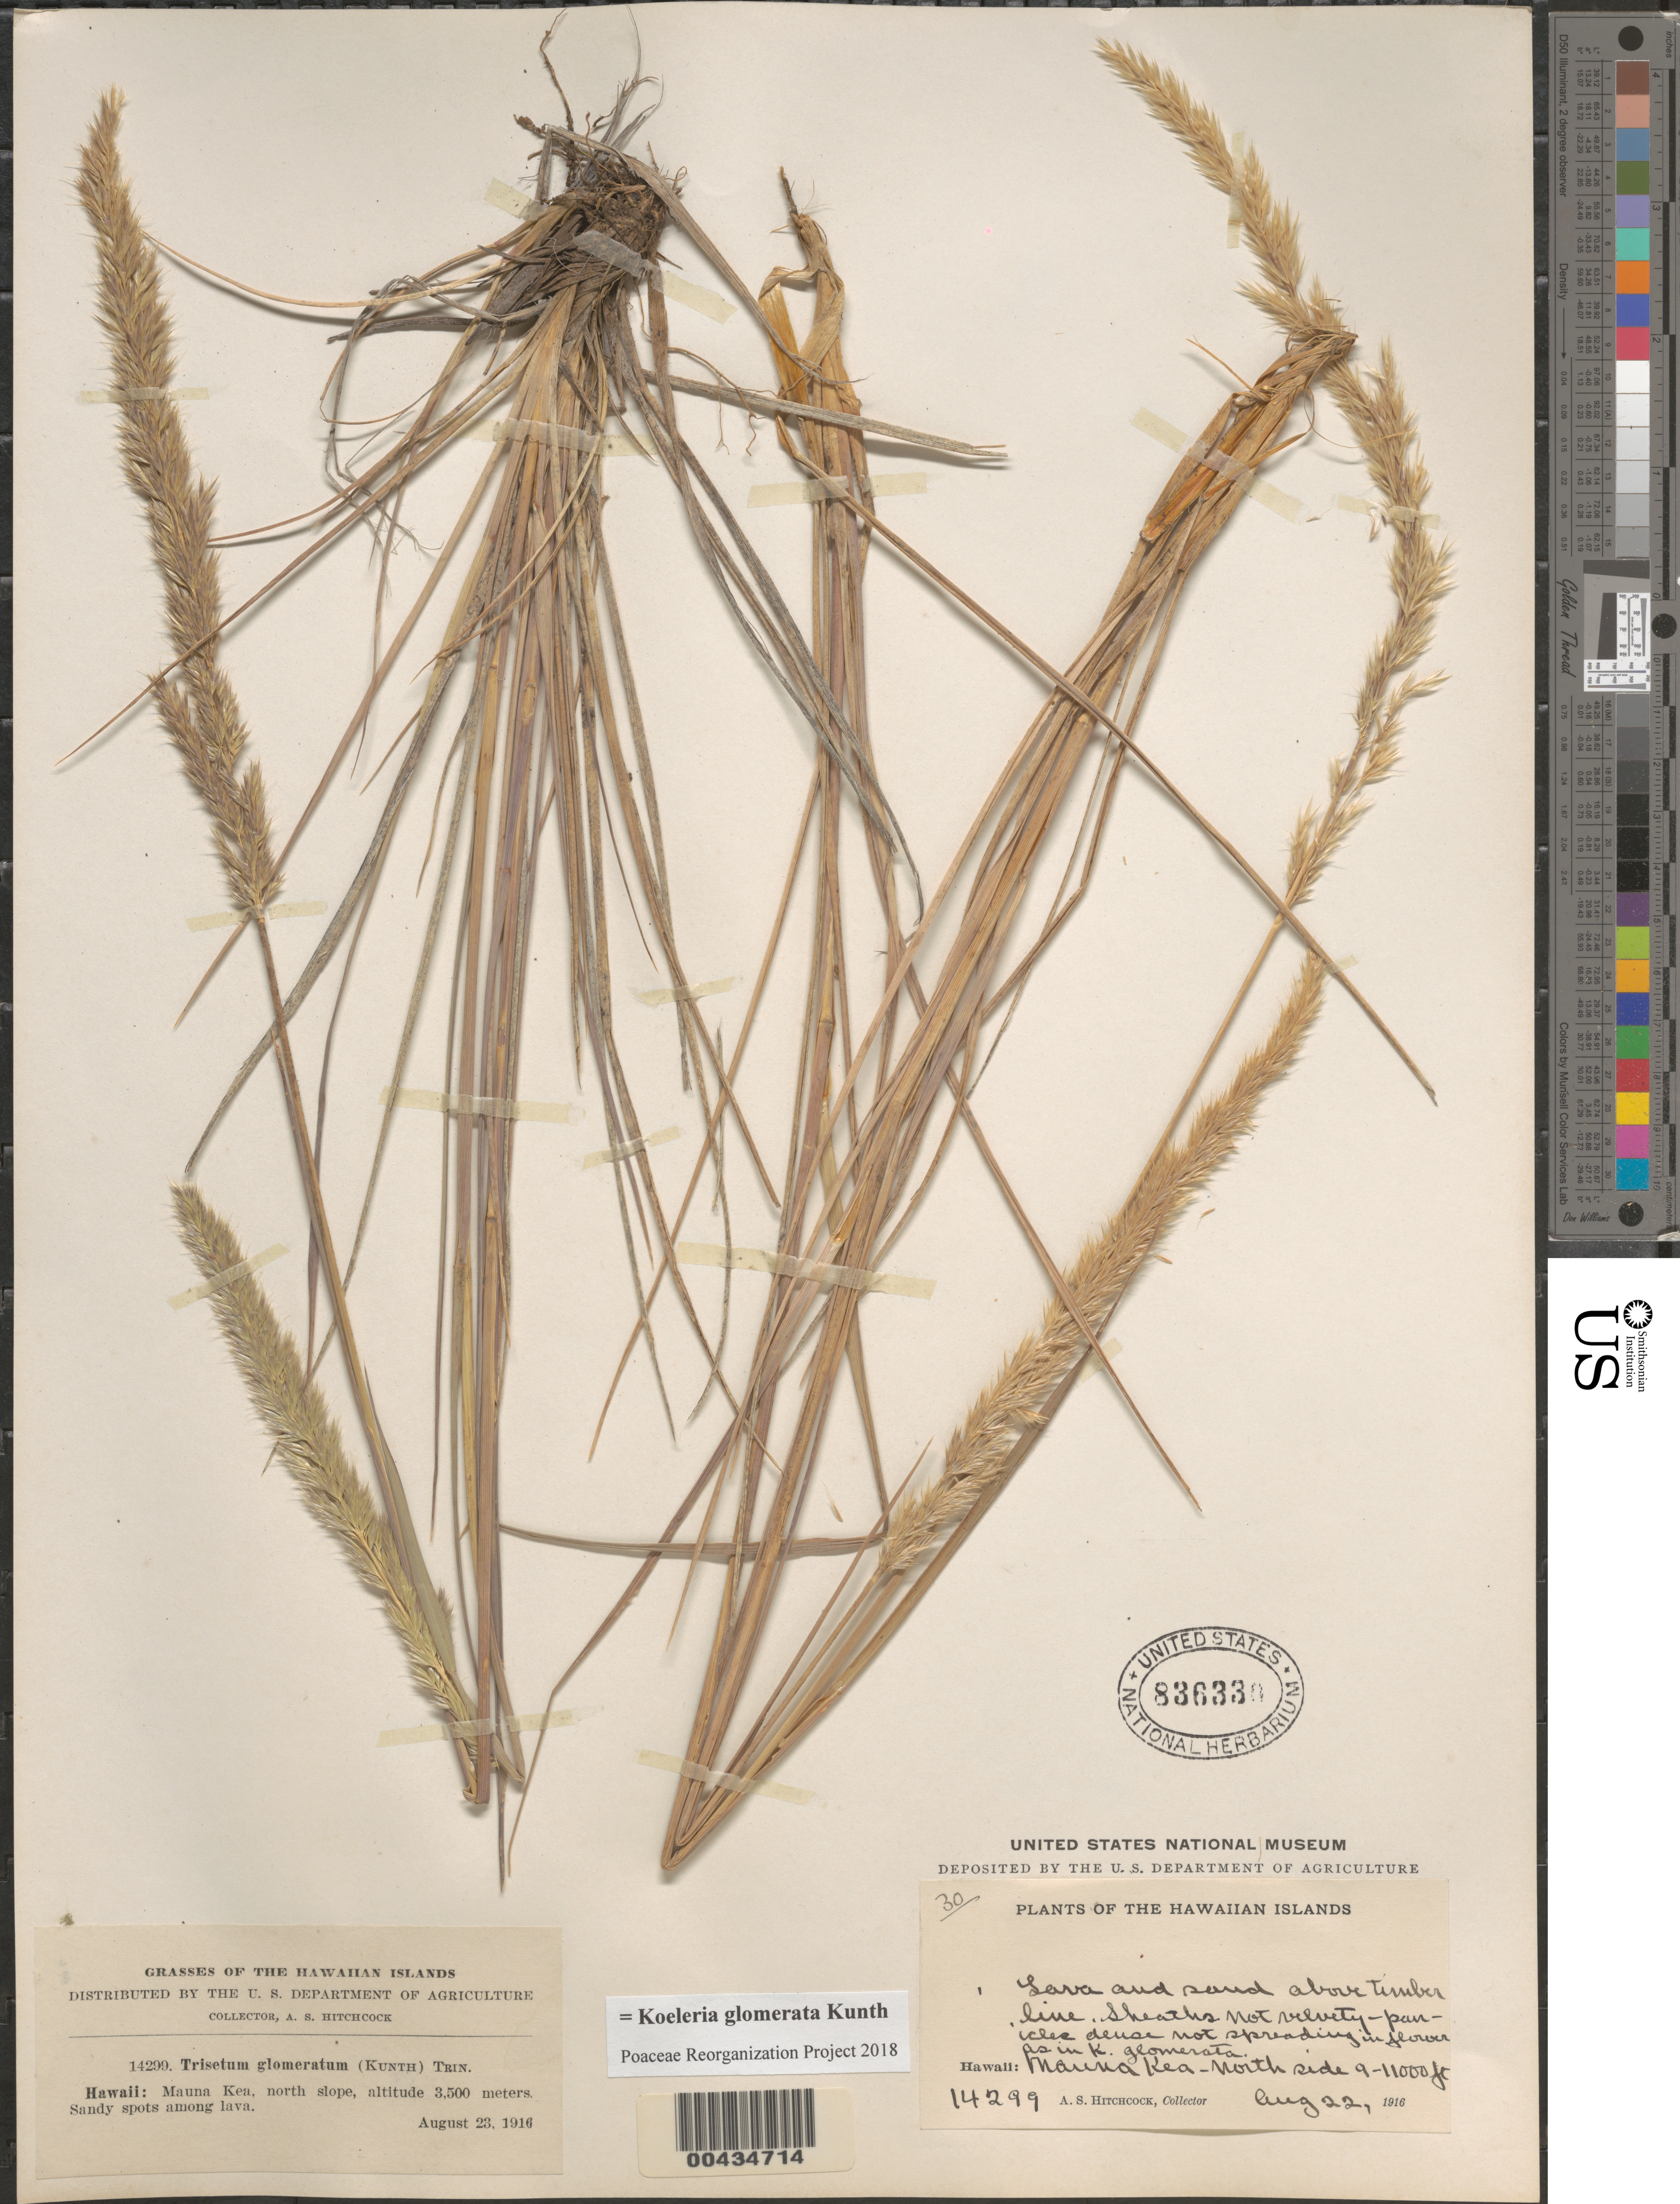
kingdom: Plantae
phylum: Tracheophyta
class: Liliopsida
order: Poales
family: Poaceae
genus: Koeleria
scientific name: Koeleria glomerata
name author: Kunth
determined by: Poaceae Reorganization Project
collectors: A. S. Hitchcock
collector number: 14299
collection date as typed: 22 Aug 1916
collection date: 1916-08-22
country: United States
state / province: Hawaii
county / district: Hawaii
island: Hawaii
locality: Mauna Kea - north side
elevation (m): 2743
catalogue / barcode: US 836330